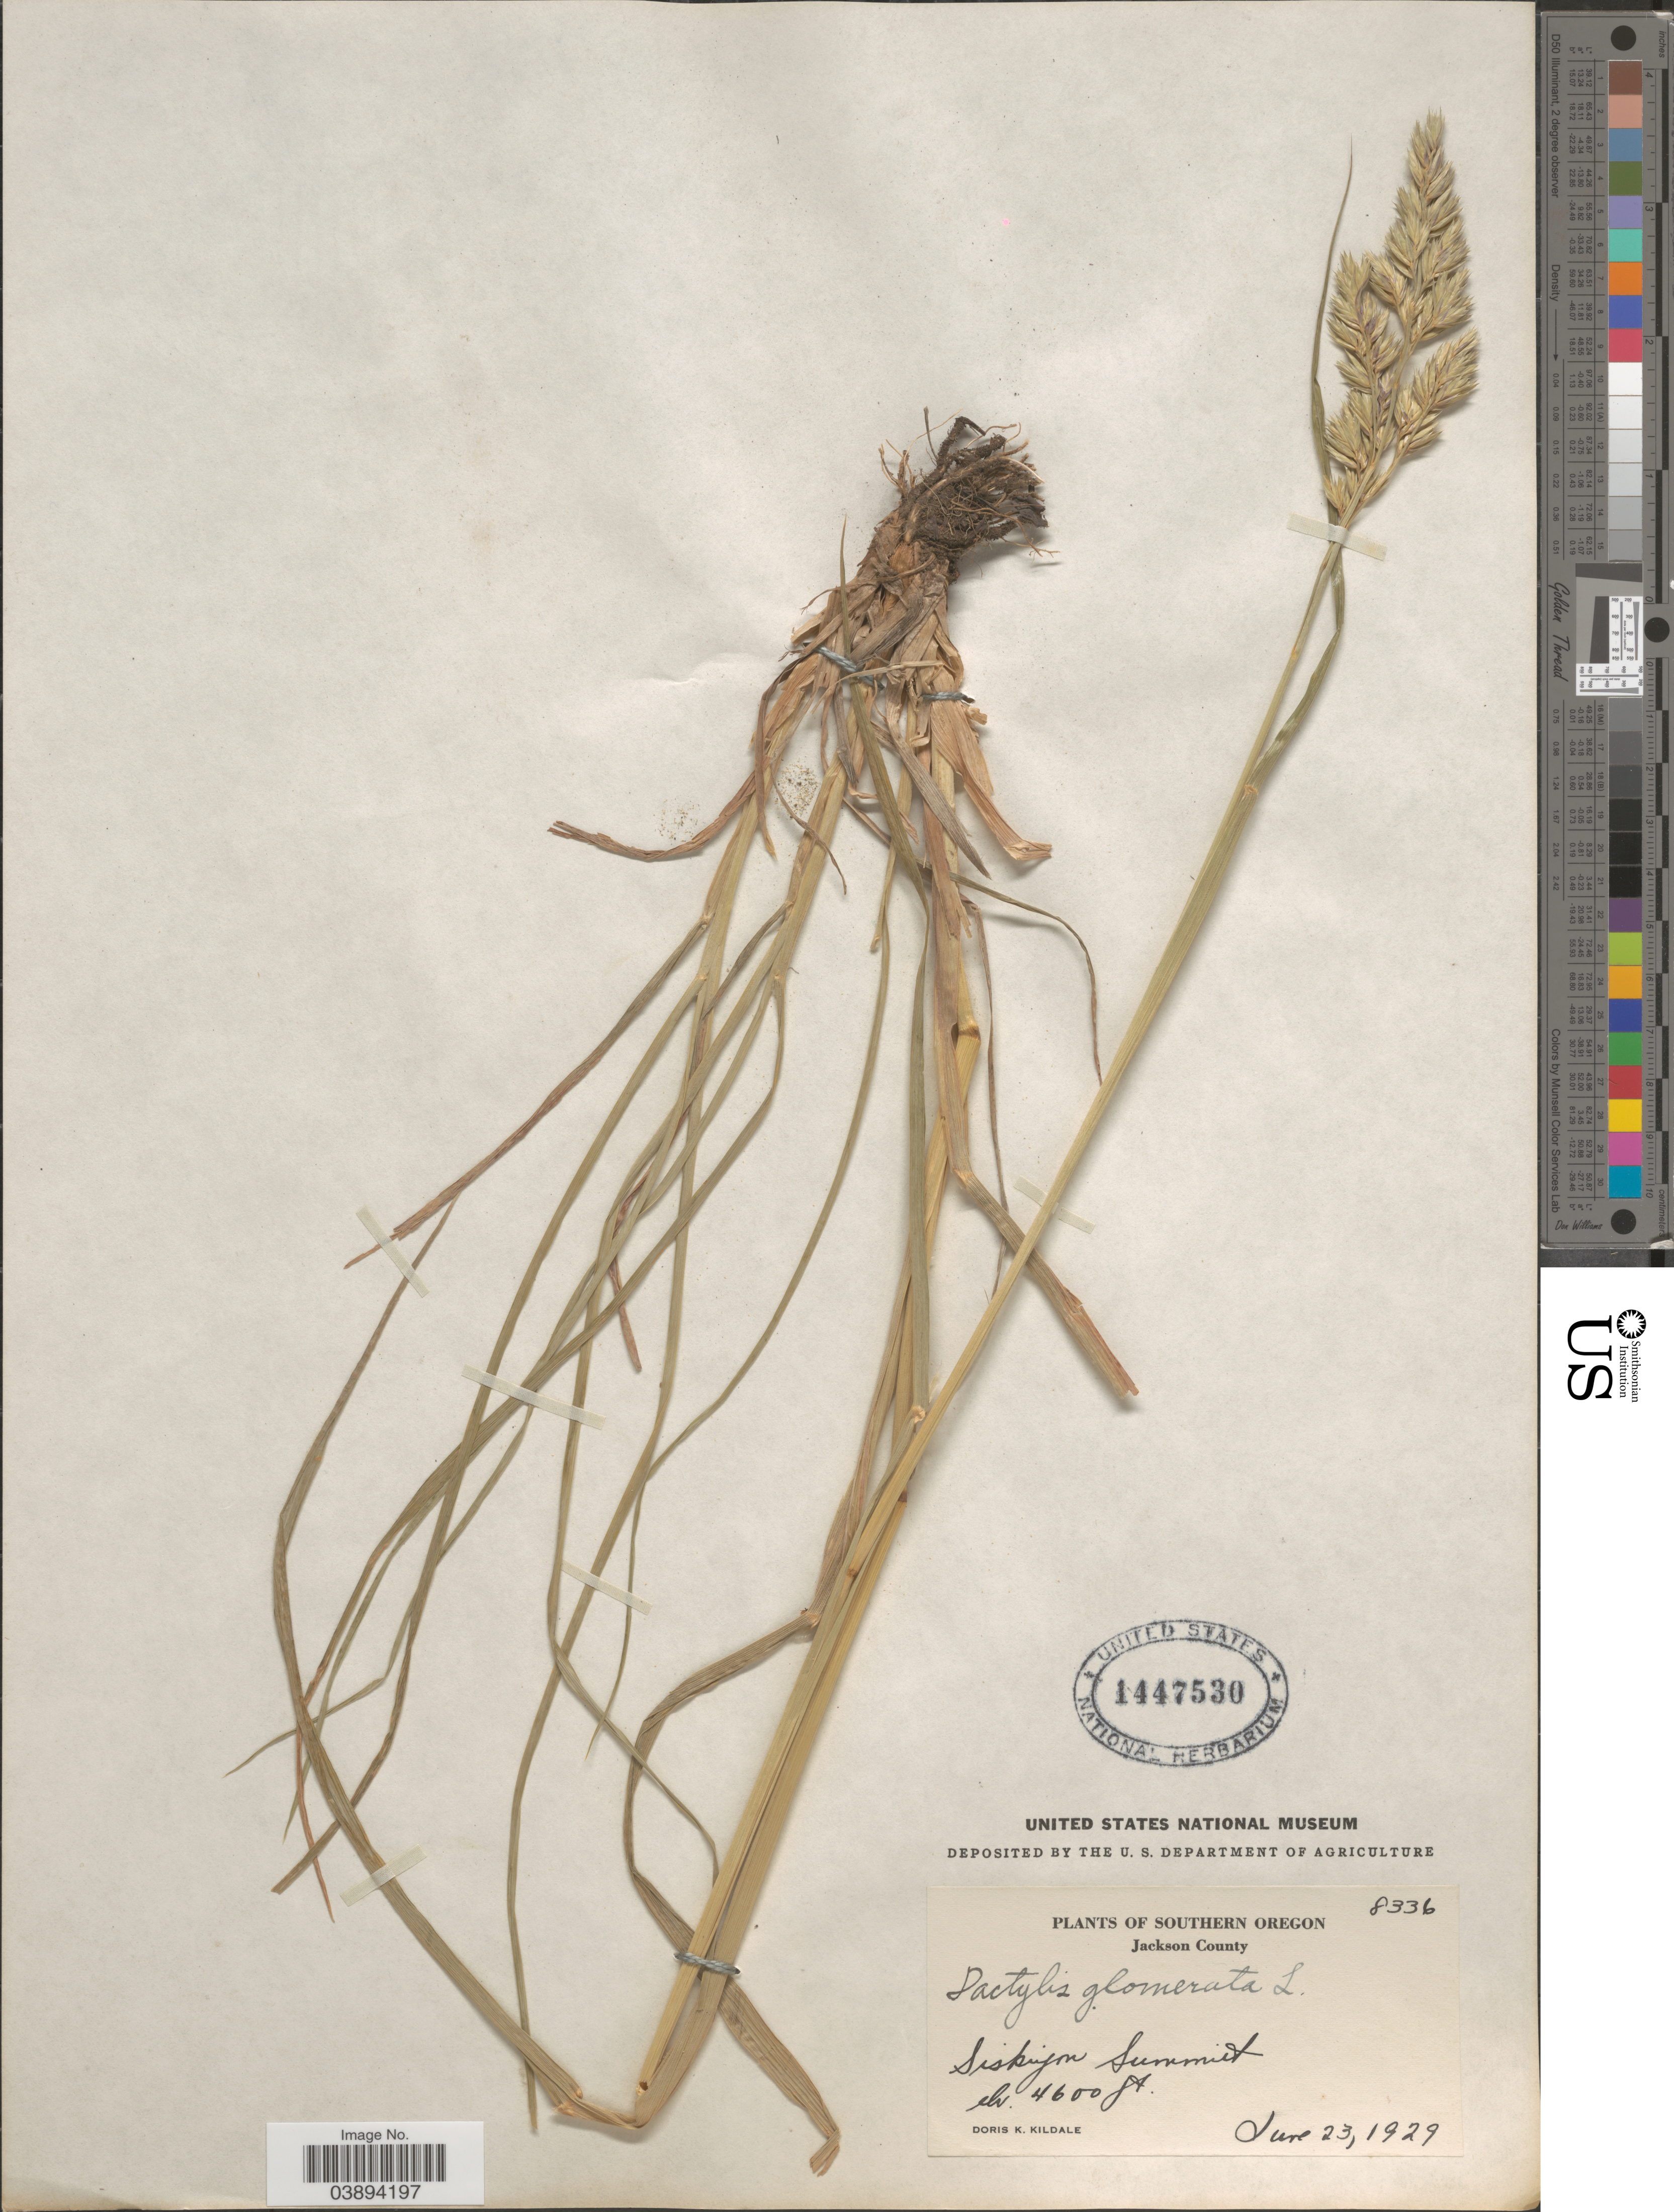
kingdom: Plantae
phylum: Tracheophyta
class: Liliopsida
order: Poales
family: Poaceae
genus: Dactylis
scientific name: Dactylis glomerata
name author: L.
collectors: D. Kildale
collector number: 8336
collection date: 1929-06-23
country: United States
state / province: Oregon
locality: Southern Oregon. Jackson County. Siskiyou Summit.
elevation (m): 1402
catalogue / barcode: US 1447530